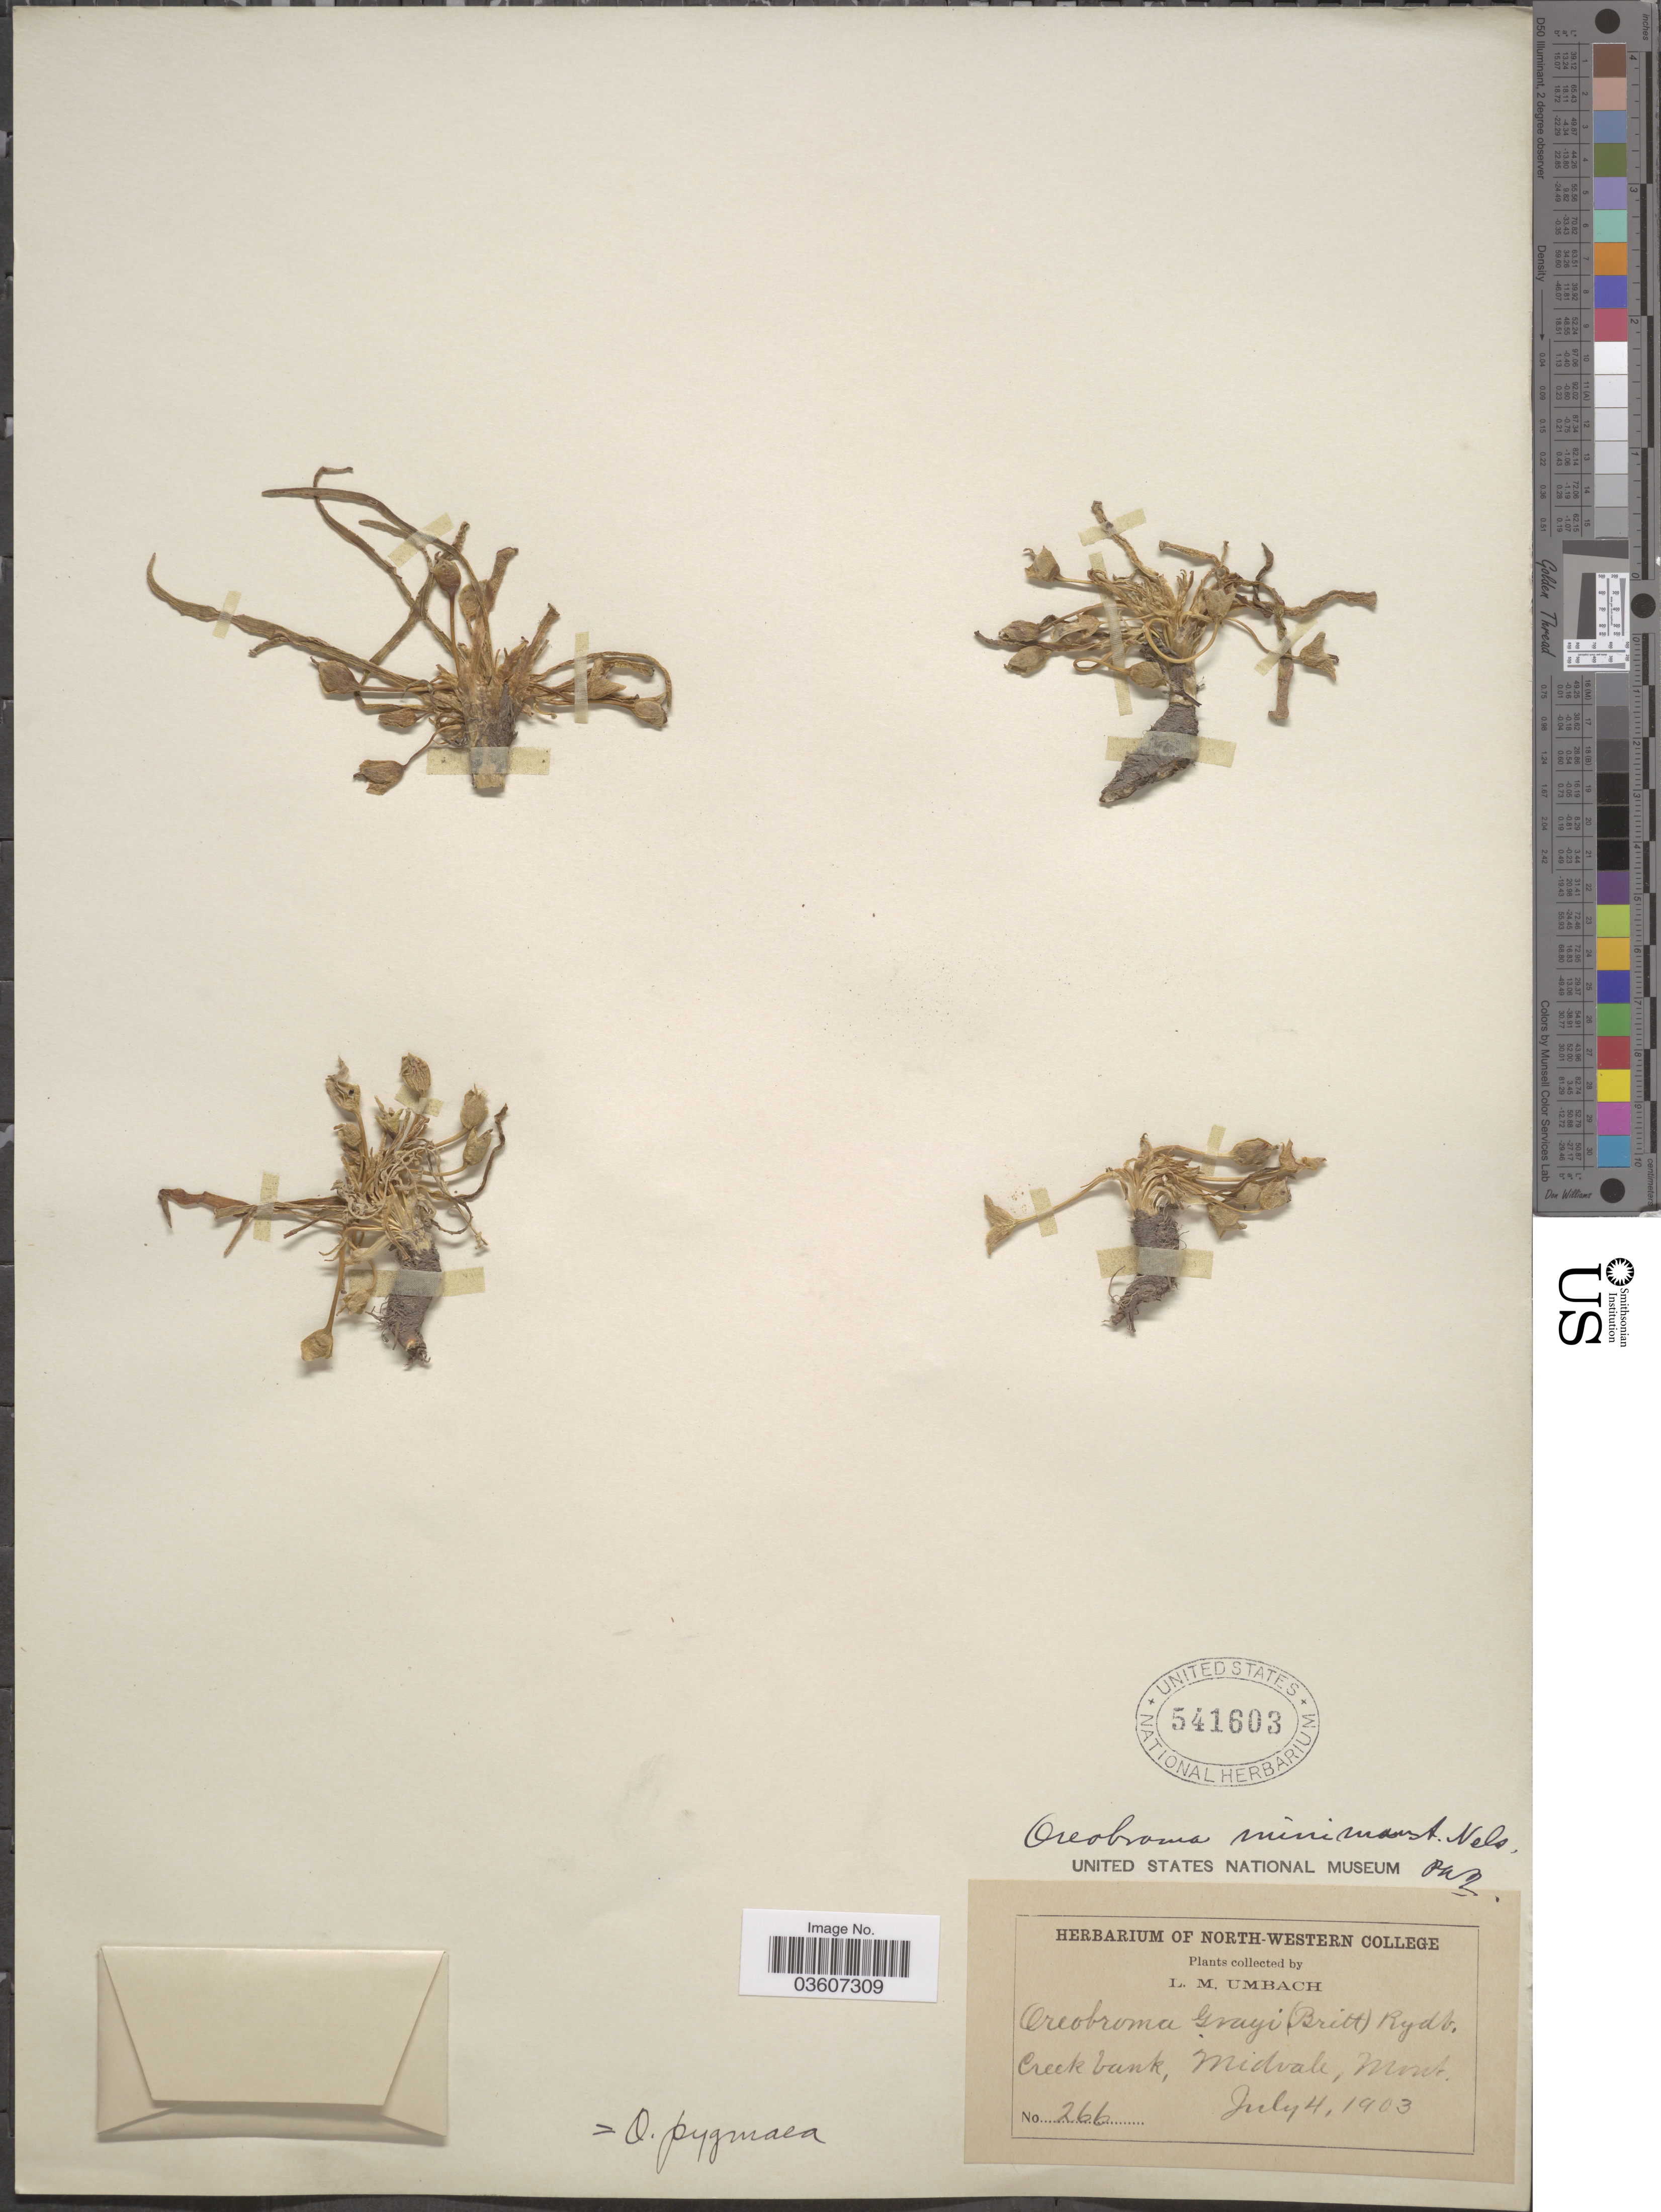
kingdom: Plantae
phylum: Tracheophyta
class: Magnoliopsida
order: Caryophyllales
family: Montiaceae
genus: Lewisia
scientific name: Lewisia nevadensis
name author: (A. Gray) B.L. Rob.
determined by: Strong, Mark T., (BOT), Smithsonian Institution - National Museum of Natural History (UNITED STATES)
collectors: L. M. Umbach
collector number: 266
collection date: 1903-07-04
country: United States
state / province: Montana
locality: Creek bank, Midvale.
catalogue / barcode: US 541603